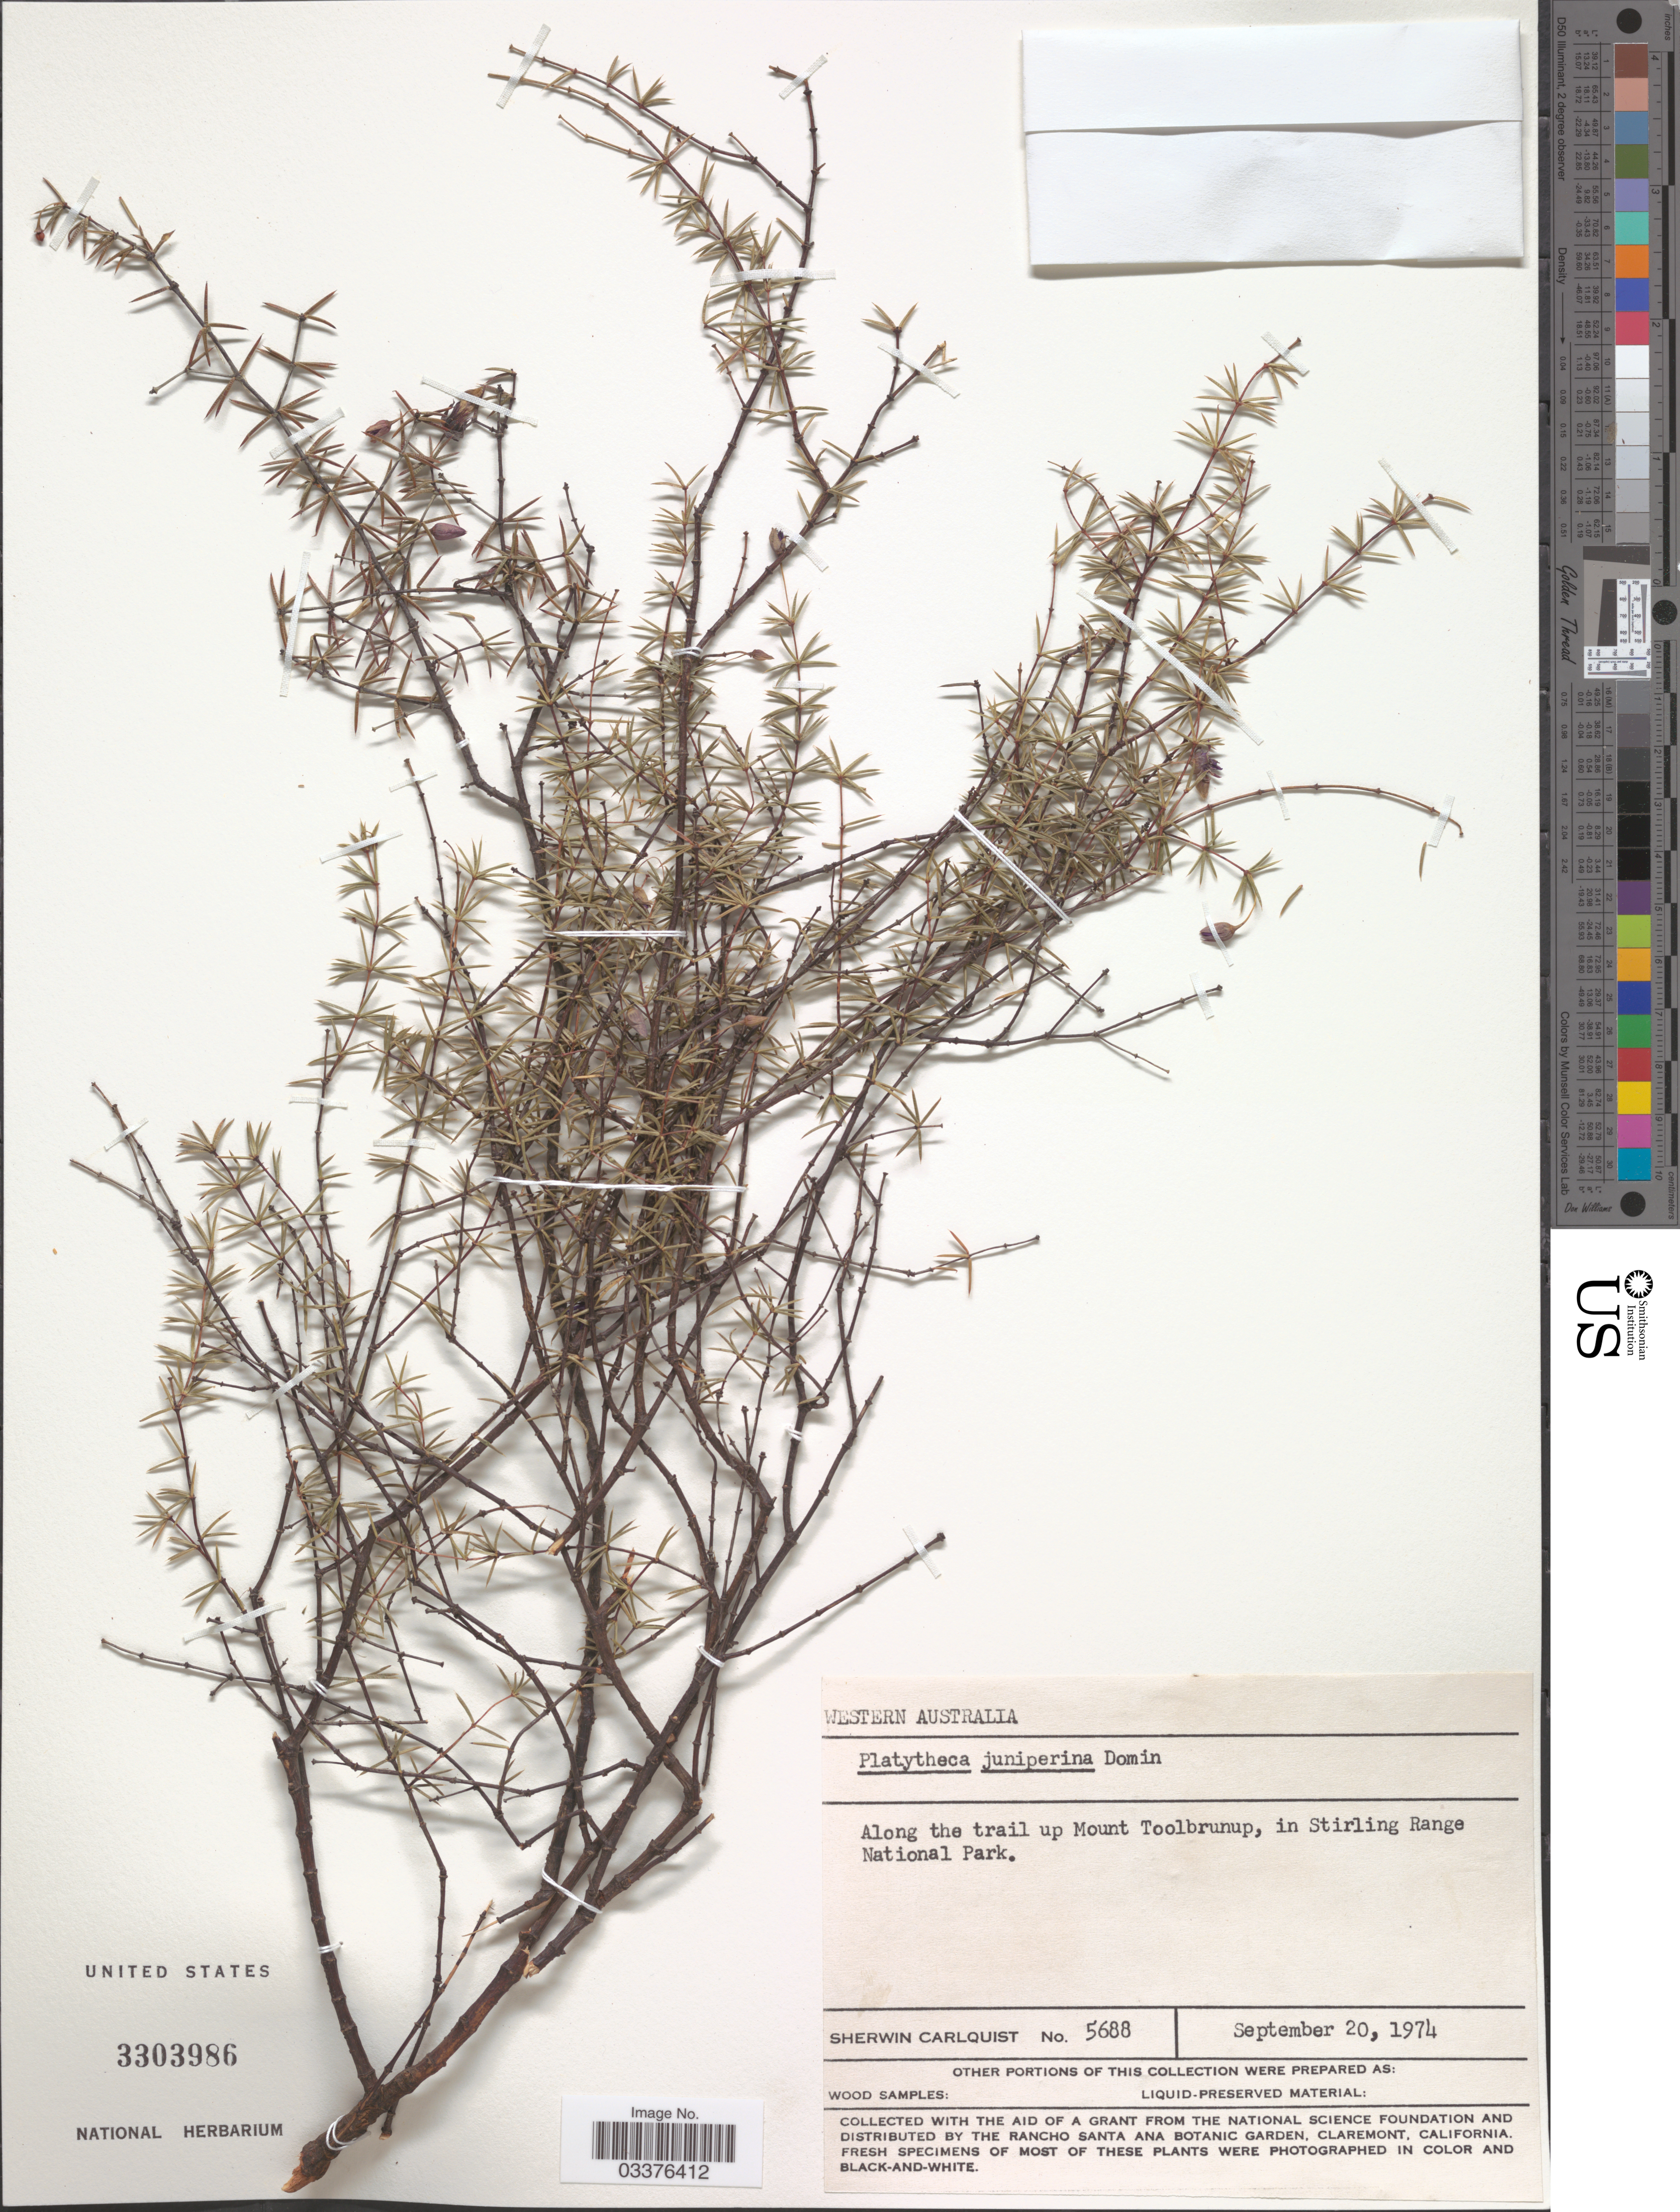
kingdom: Plantae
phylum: Tracheophyta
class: Magnoliopsida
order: Oxalidales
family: Elaeocarpaceae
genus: Platytheca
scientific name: Platytheca juniperina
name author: Domin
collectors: S. Carlquist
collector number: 5688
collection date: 1974-09-20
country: Australia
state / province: Western Australia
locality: Along the trail up Mount Toolbrunup, in Stirling Range National Park.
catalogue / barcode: US 3303986